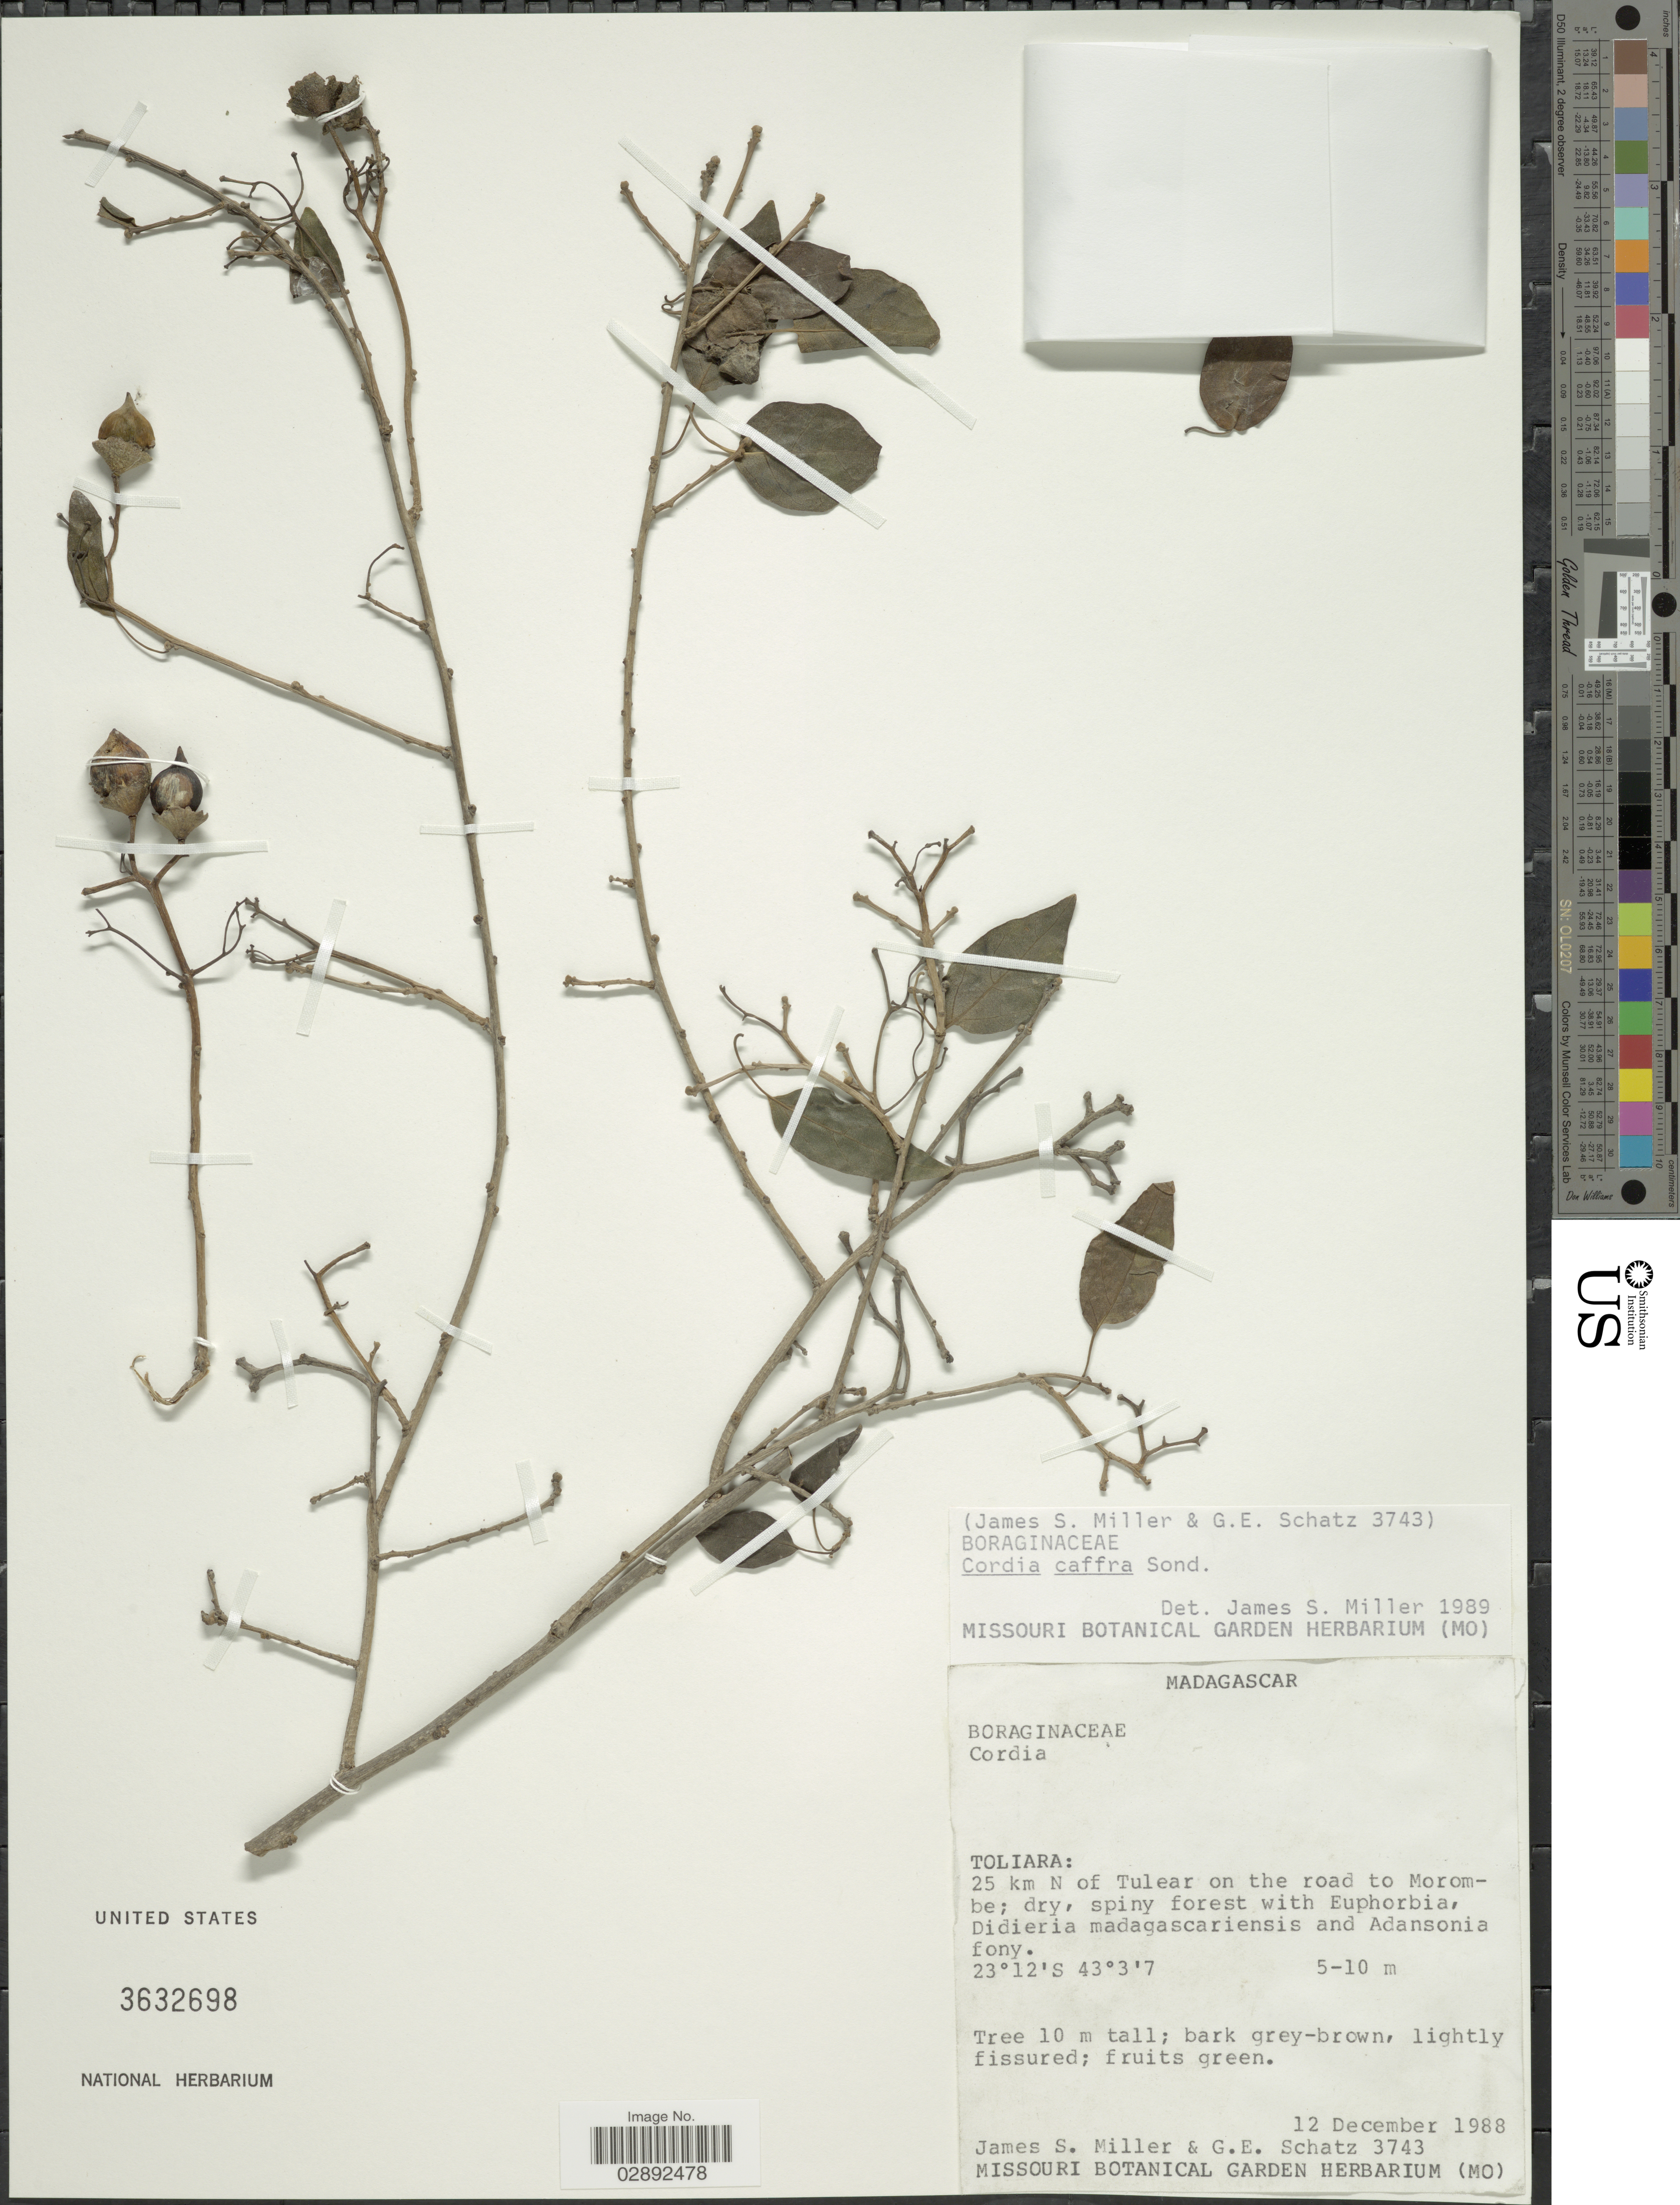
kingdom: Plantae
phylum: Tracheophyta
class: Magnoliopsida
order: Boraginales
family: Cordiaceae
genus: Cordia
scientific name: Cordia affra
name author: Sond.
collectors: J. S. Miller & G. Schatz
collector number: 3743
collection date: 1988-12-12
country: Madagascar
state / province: Atsimo-Andrefana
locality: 25 km N of Tulear on the road to Morombe.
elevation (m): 5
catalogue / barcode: US 3632698